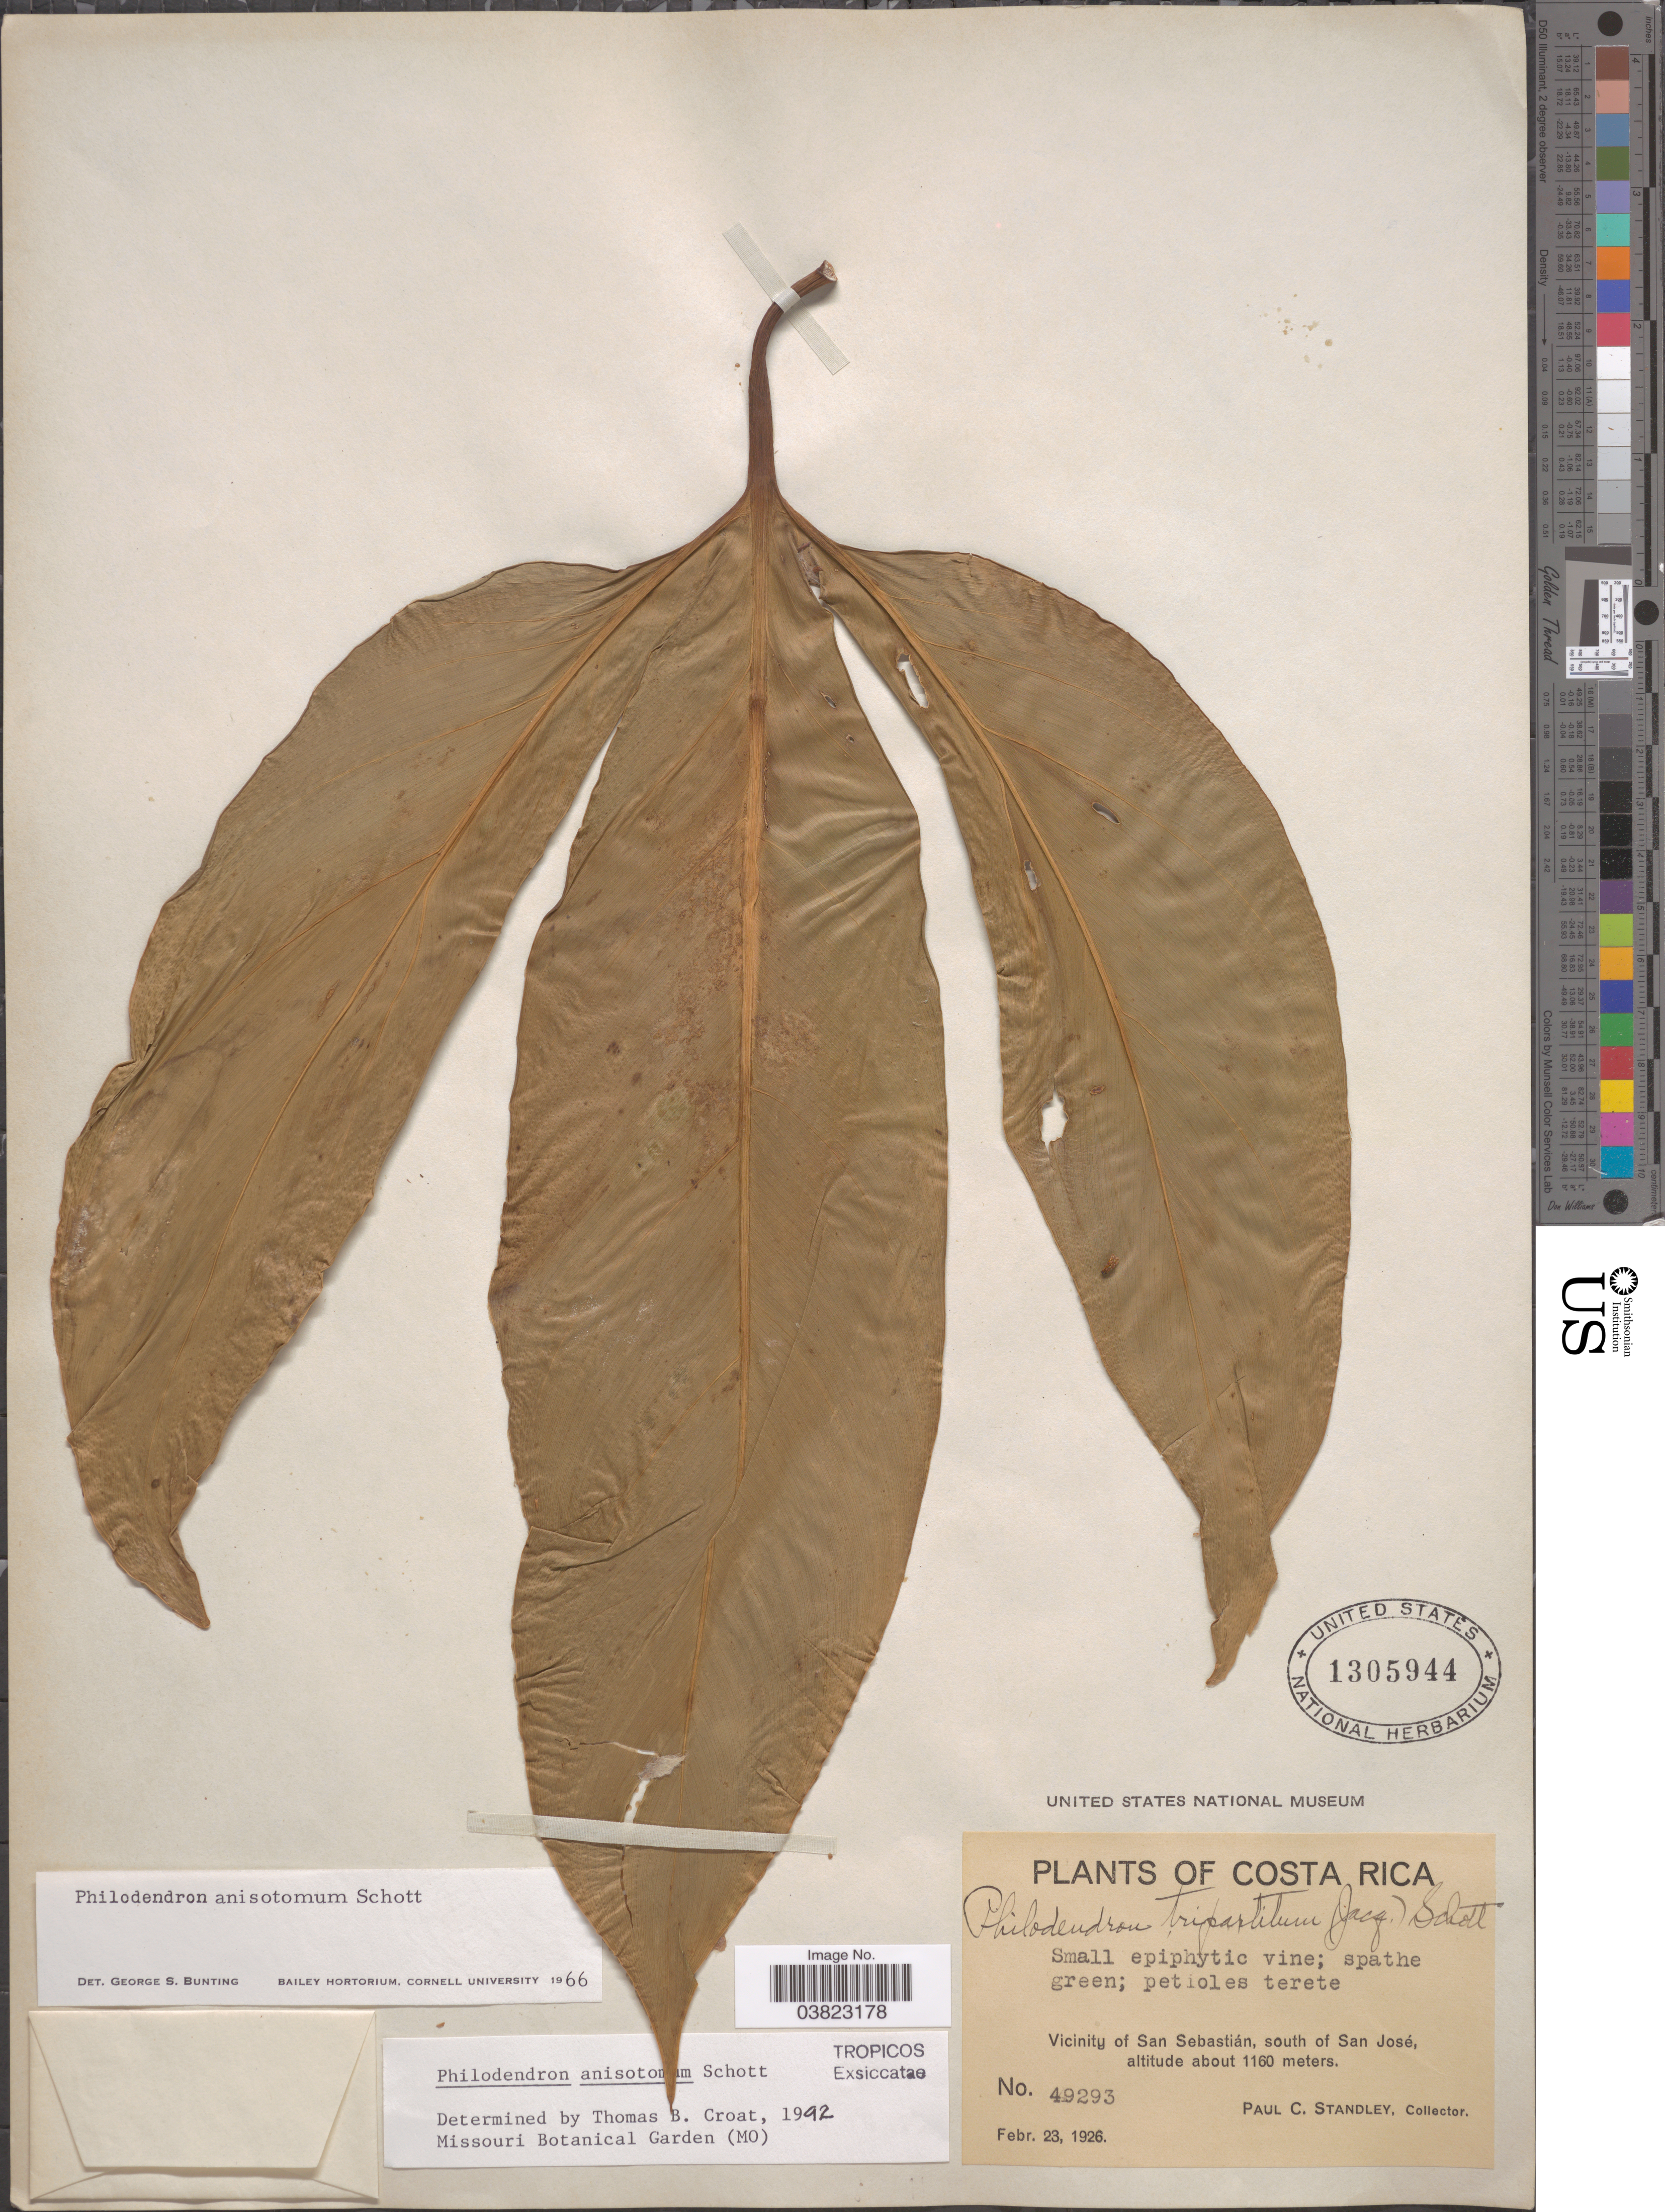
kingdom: Plantae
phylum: Tracheophyta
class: Liliopsida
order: Alismatales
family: Araceae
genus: Philodendron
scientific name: Philodendron anisotomum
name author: Schott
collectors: P. C. Standley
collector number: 49293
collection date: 1926-02-23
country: Costa Rica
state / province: San José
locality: Vicinity of San Sebastián, south of San Jose.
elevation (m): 1160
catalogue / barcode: US 1305944